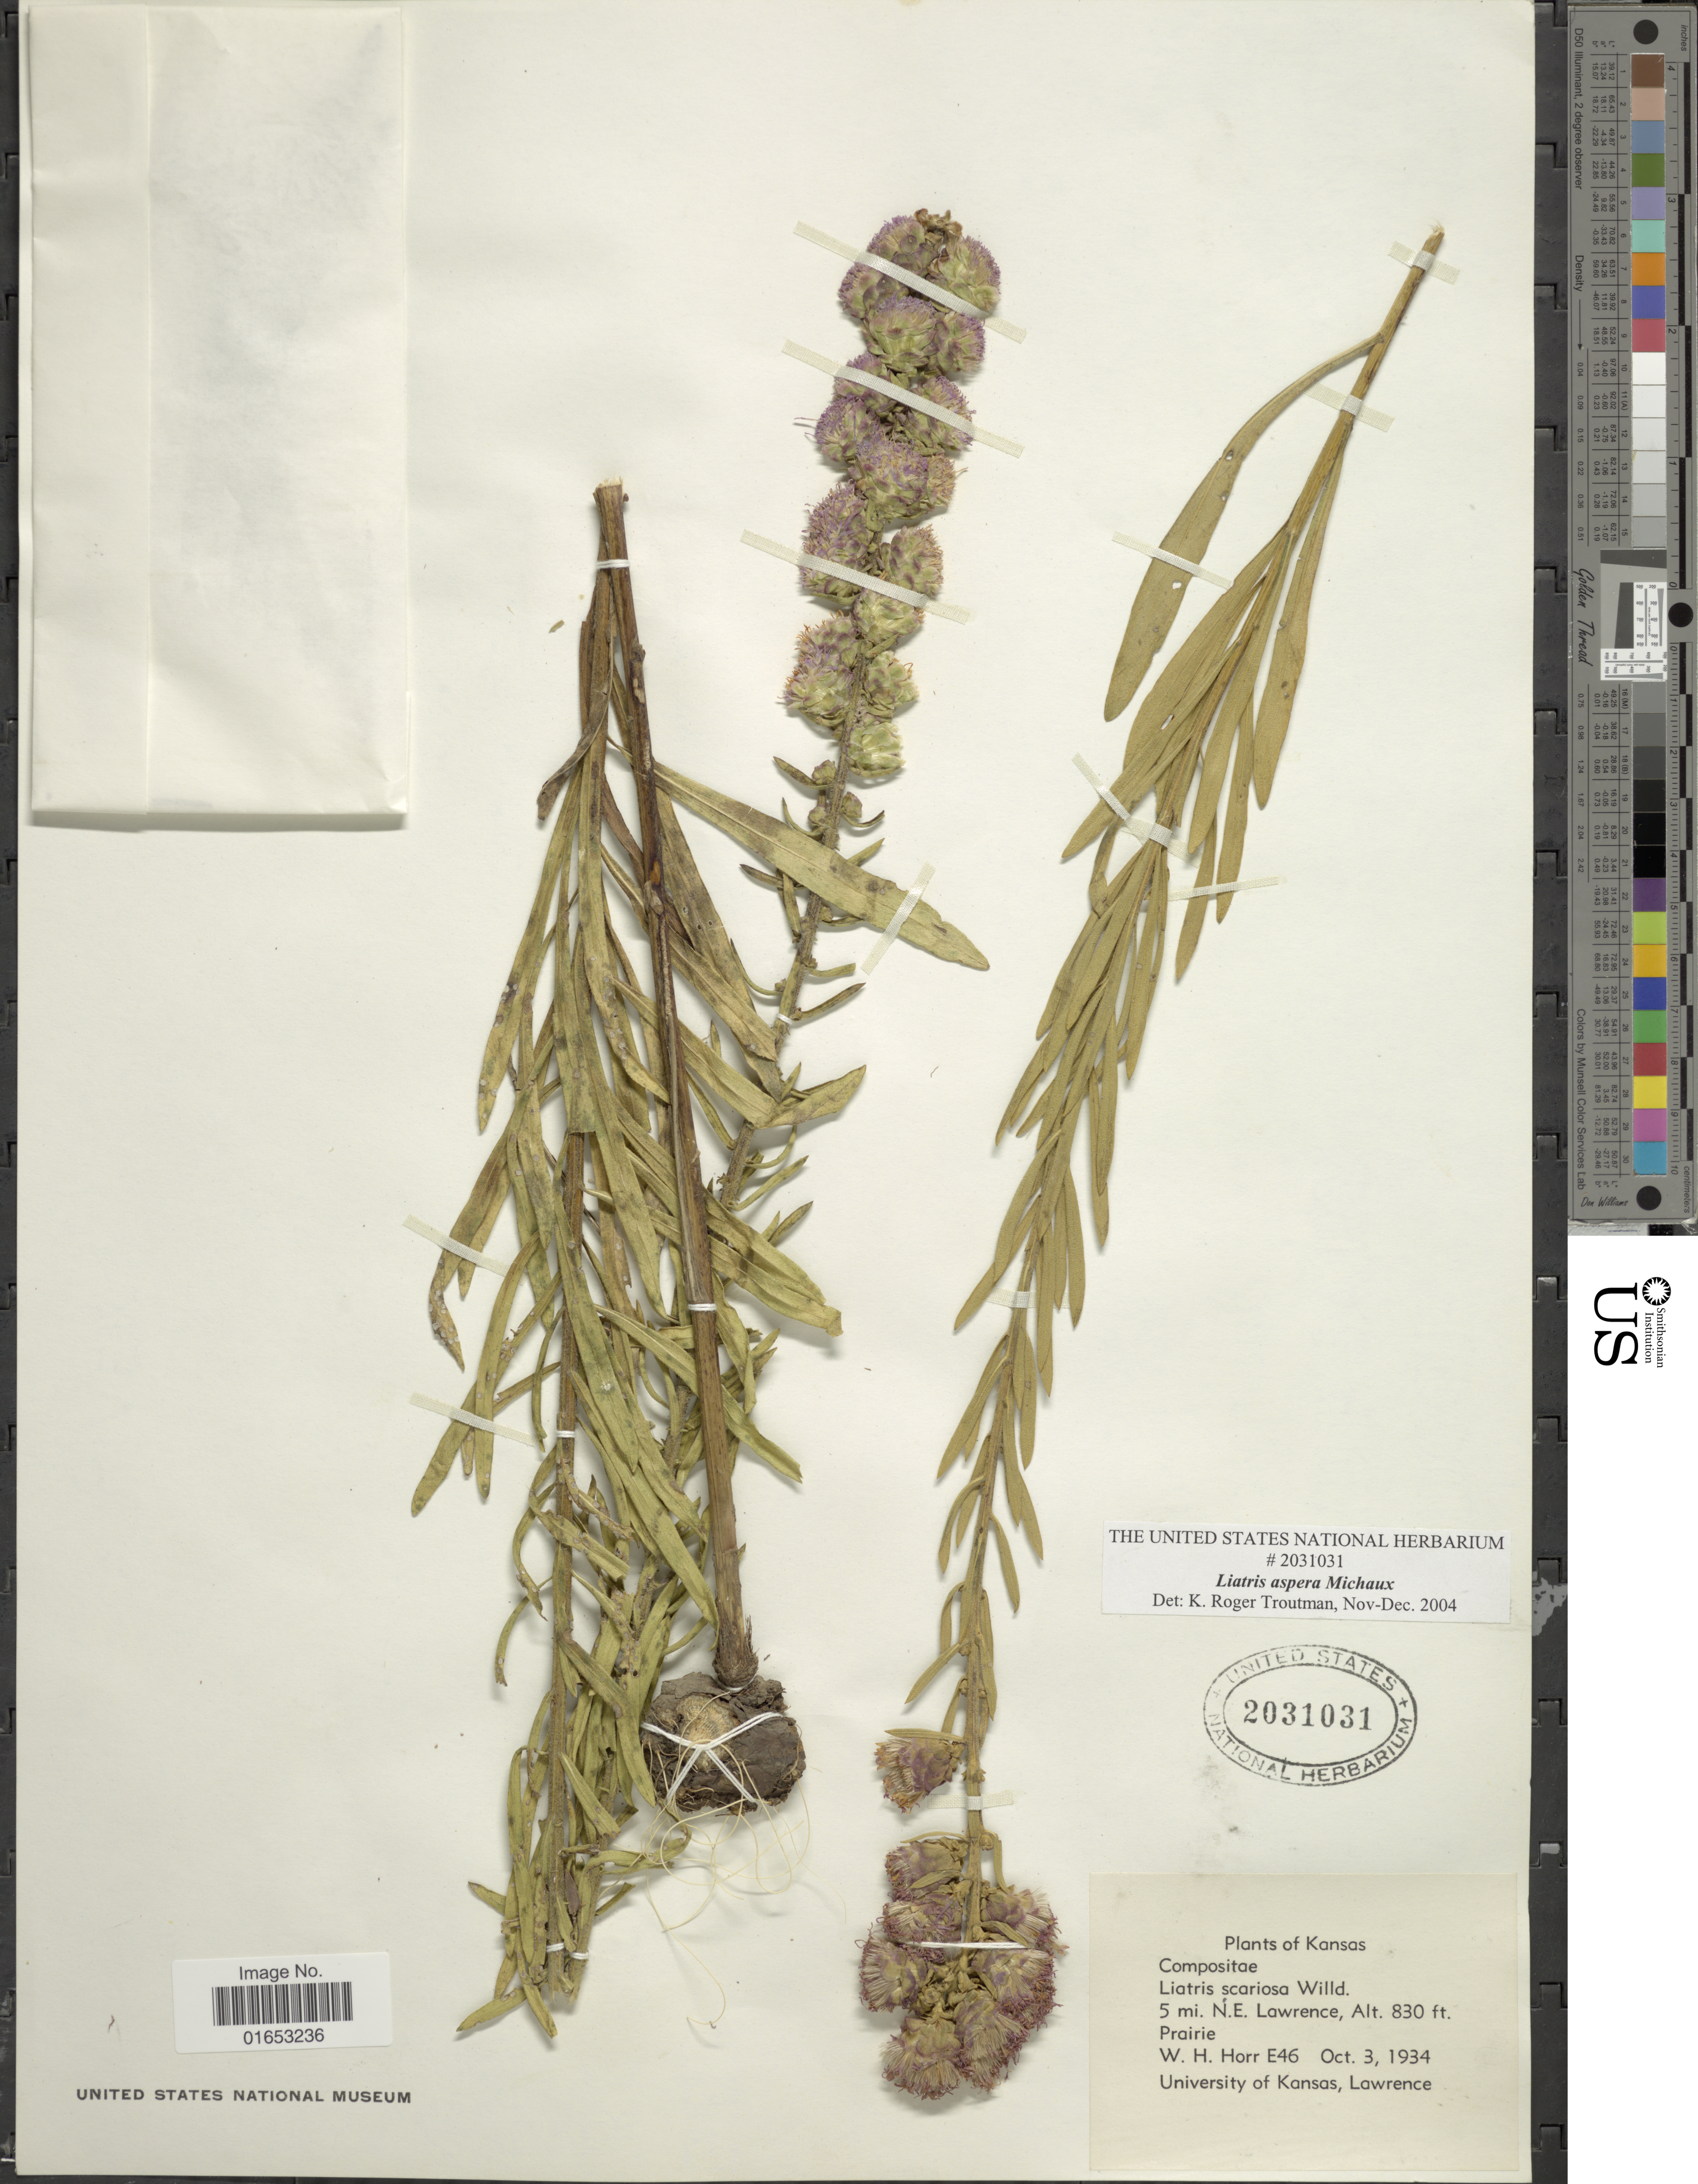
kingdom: Plantae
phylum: Tracheophyta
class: Magnoliopsida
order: Asterales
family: Asteraceae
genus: Liatris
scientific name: Liatris aspera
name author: Michx.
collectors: W. H. Horr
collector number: E46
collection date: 1934-10-03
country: United States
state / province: Kansas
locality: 5 mi. N.E. Lawrence, Prairie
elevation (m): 253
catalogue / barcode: US 2031031